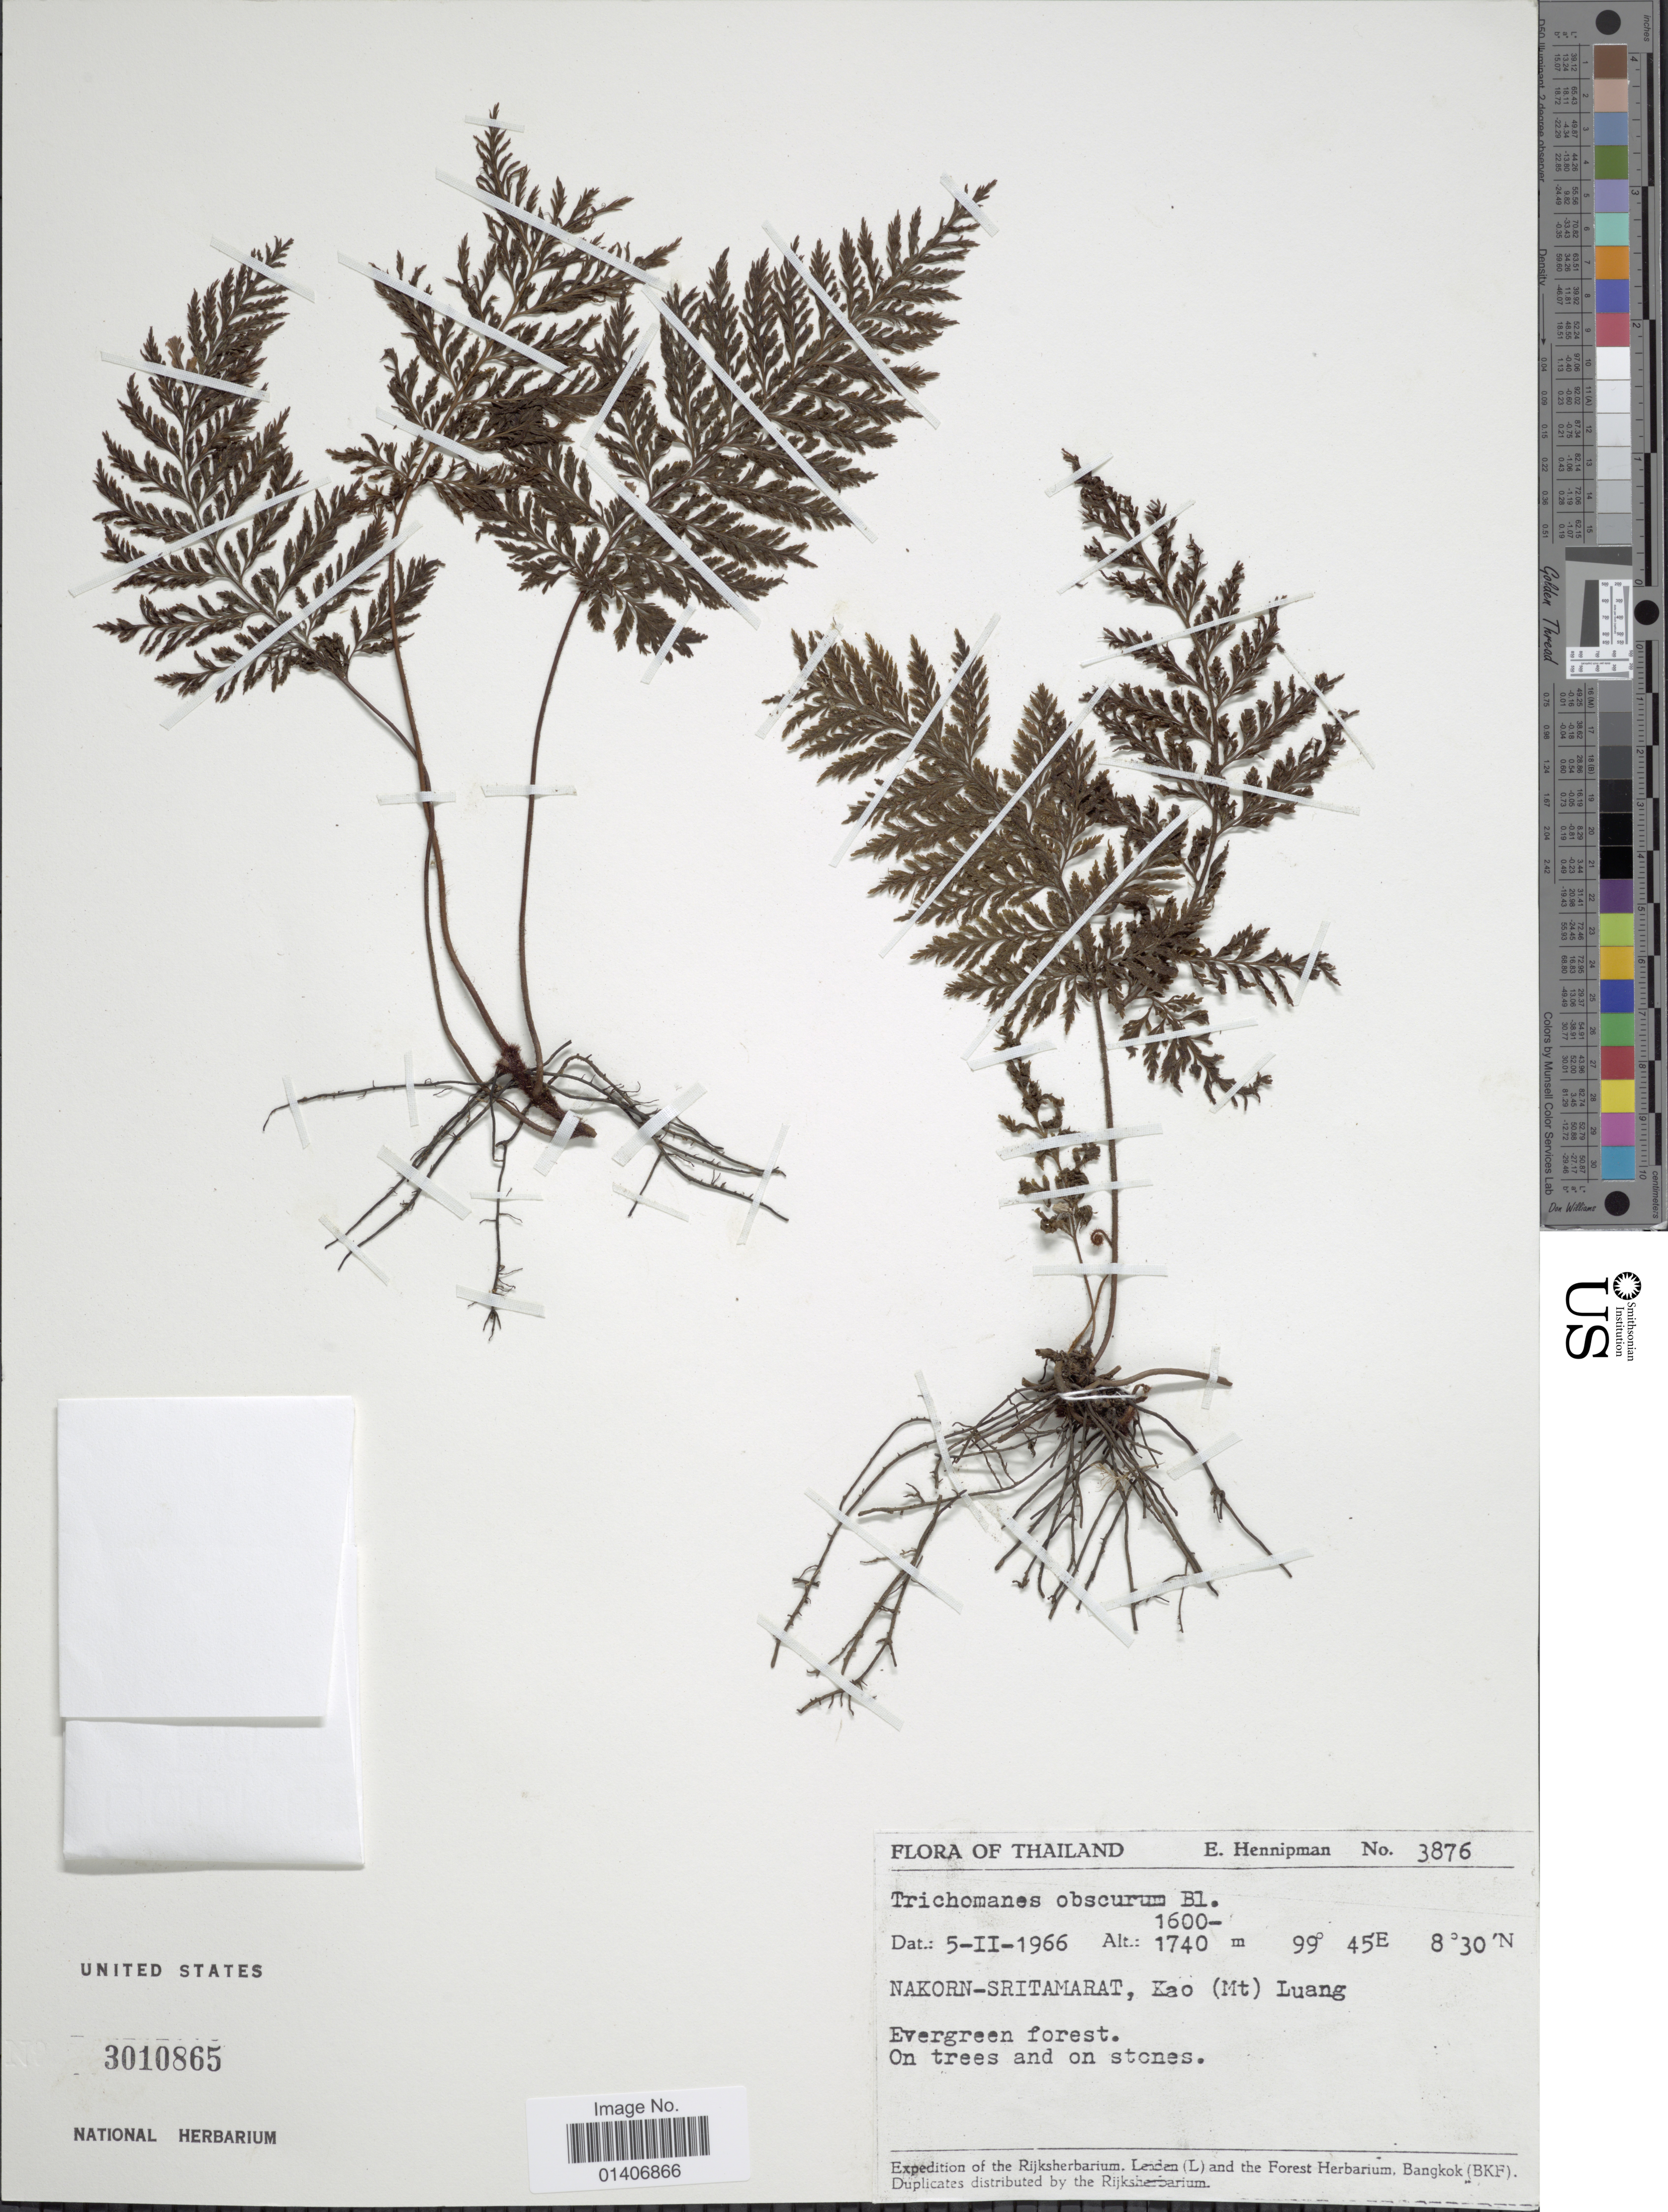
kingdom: Plantae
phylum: Tracheophyta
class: Polypodiopsida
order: Hymenophyllales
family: Hymenophyllaceae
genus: Abrodictyum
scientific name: Abrodictyum obscurum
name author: (Blume) Ebihara & K. Iwats.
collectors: E. Hennipman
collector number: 3876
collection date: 1966-02-05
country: Thailand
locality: Nakorn-Sritamarat, kao (Mt) Luang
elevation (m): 1740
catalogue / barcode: US 3010865